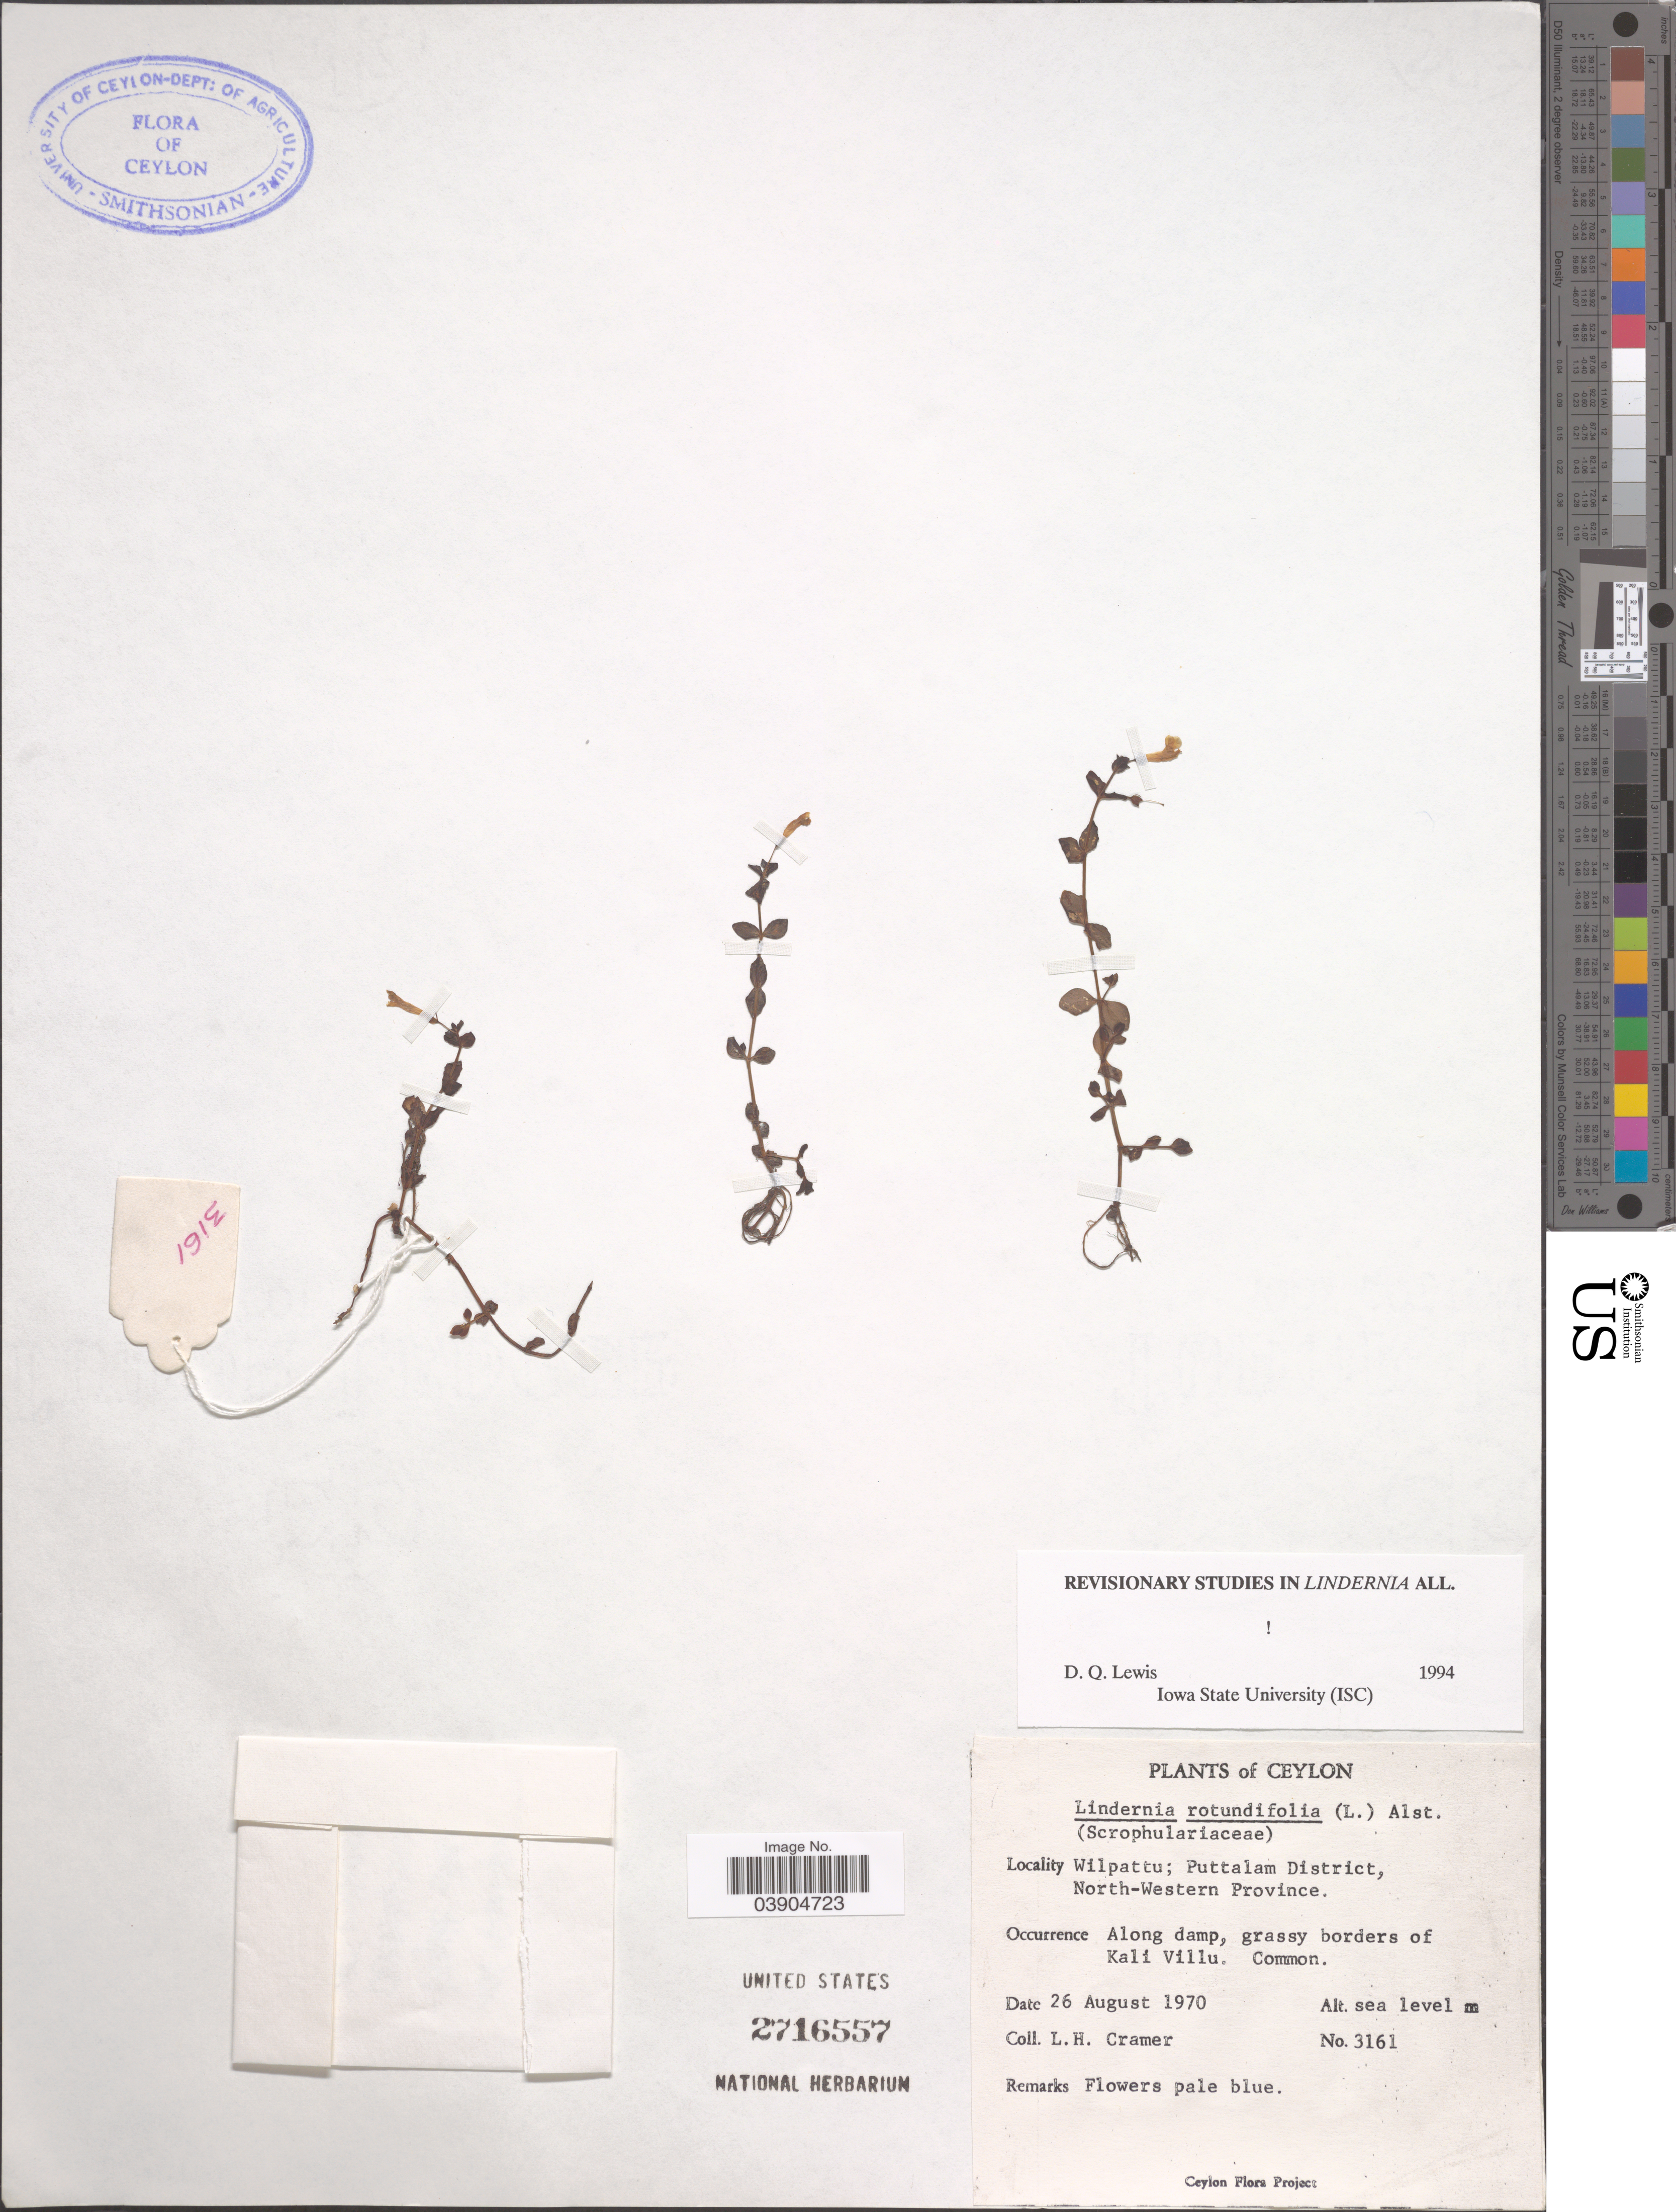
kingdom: Plantae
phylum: Tracheophyta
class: Magnoliopsida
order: Lamiales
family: Linderniaceae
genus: Lindernia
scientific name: Lindernia rotundifolia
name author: (L.) Alston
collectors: L. H. Cramer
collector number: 3161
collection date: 1970-08-26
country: Sri Lanka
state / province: North Western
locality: Ceylon. Wilpattu; Puttalam District. Borders of Kali Villu.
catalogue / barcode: US 2716557